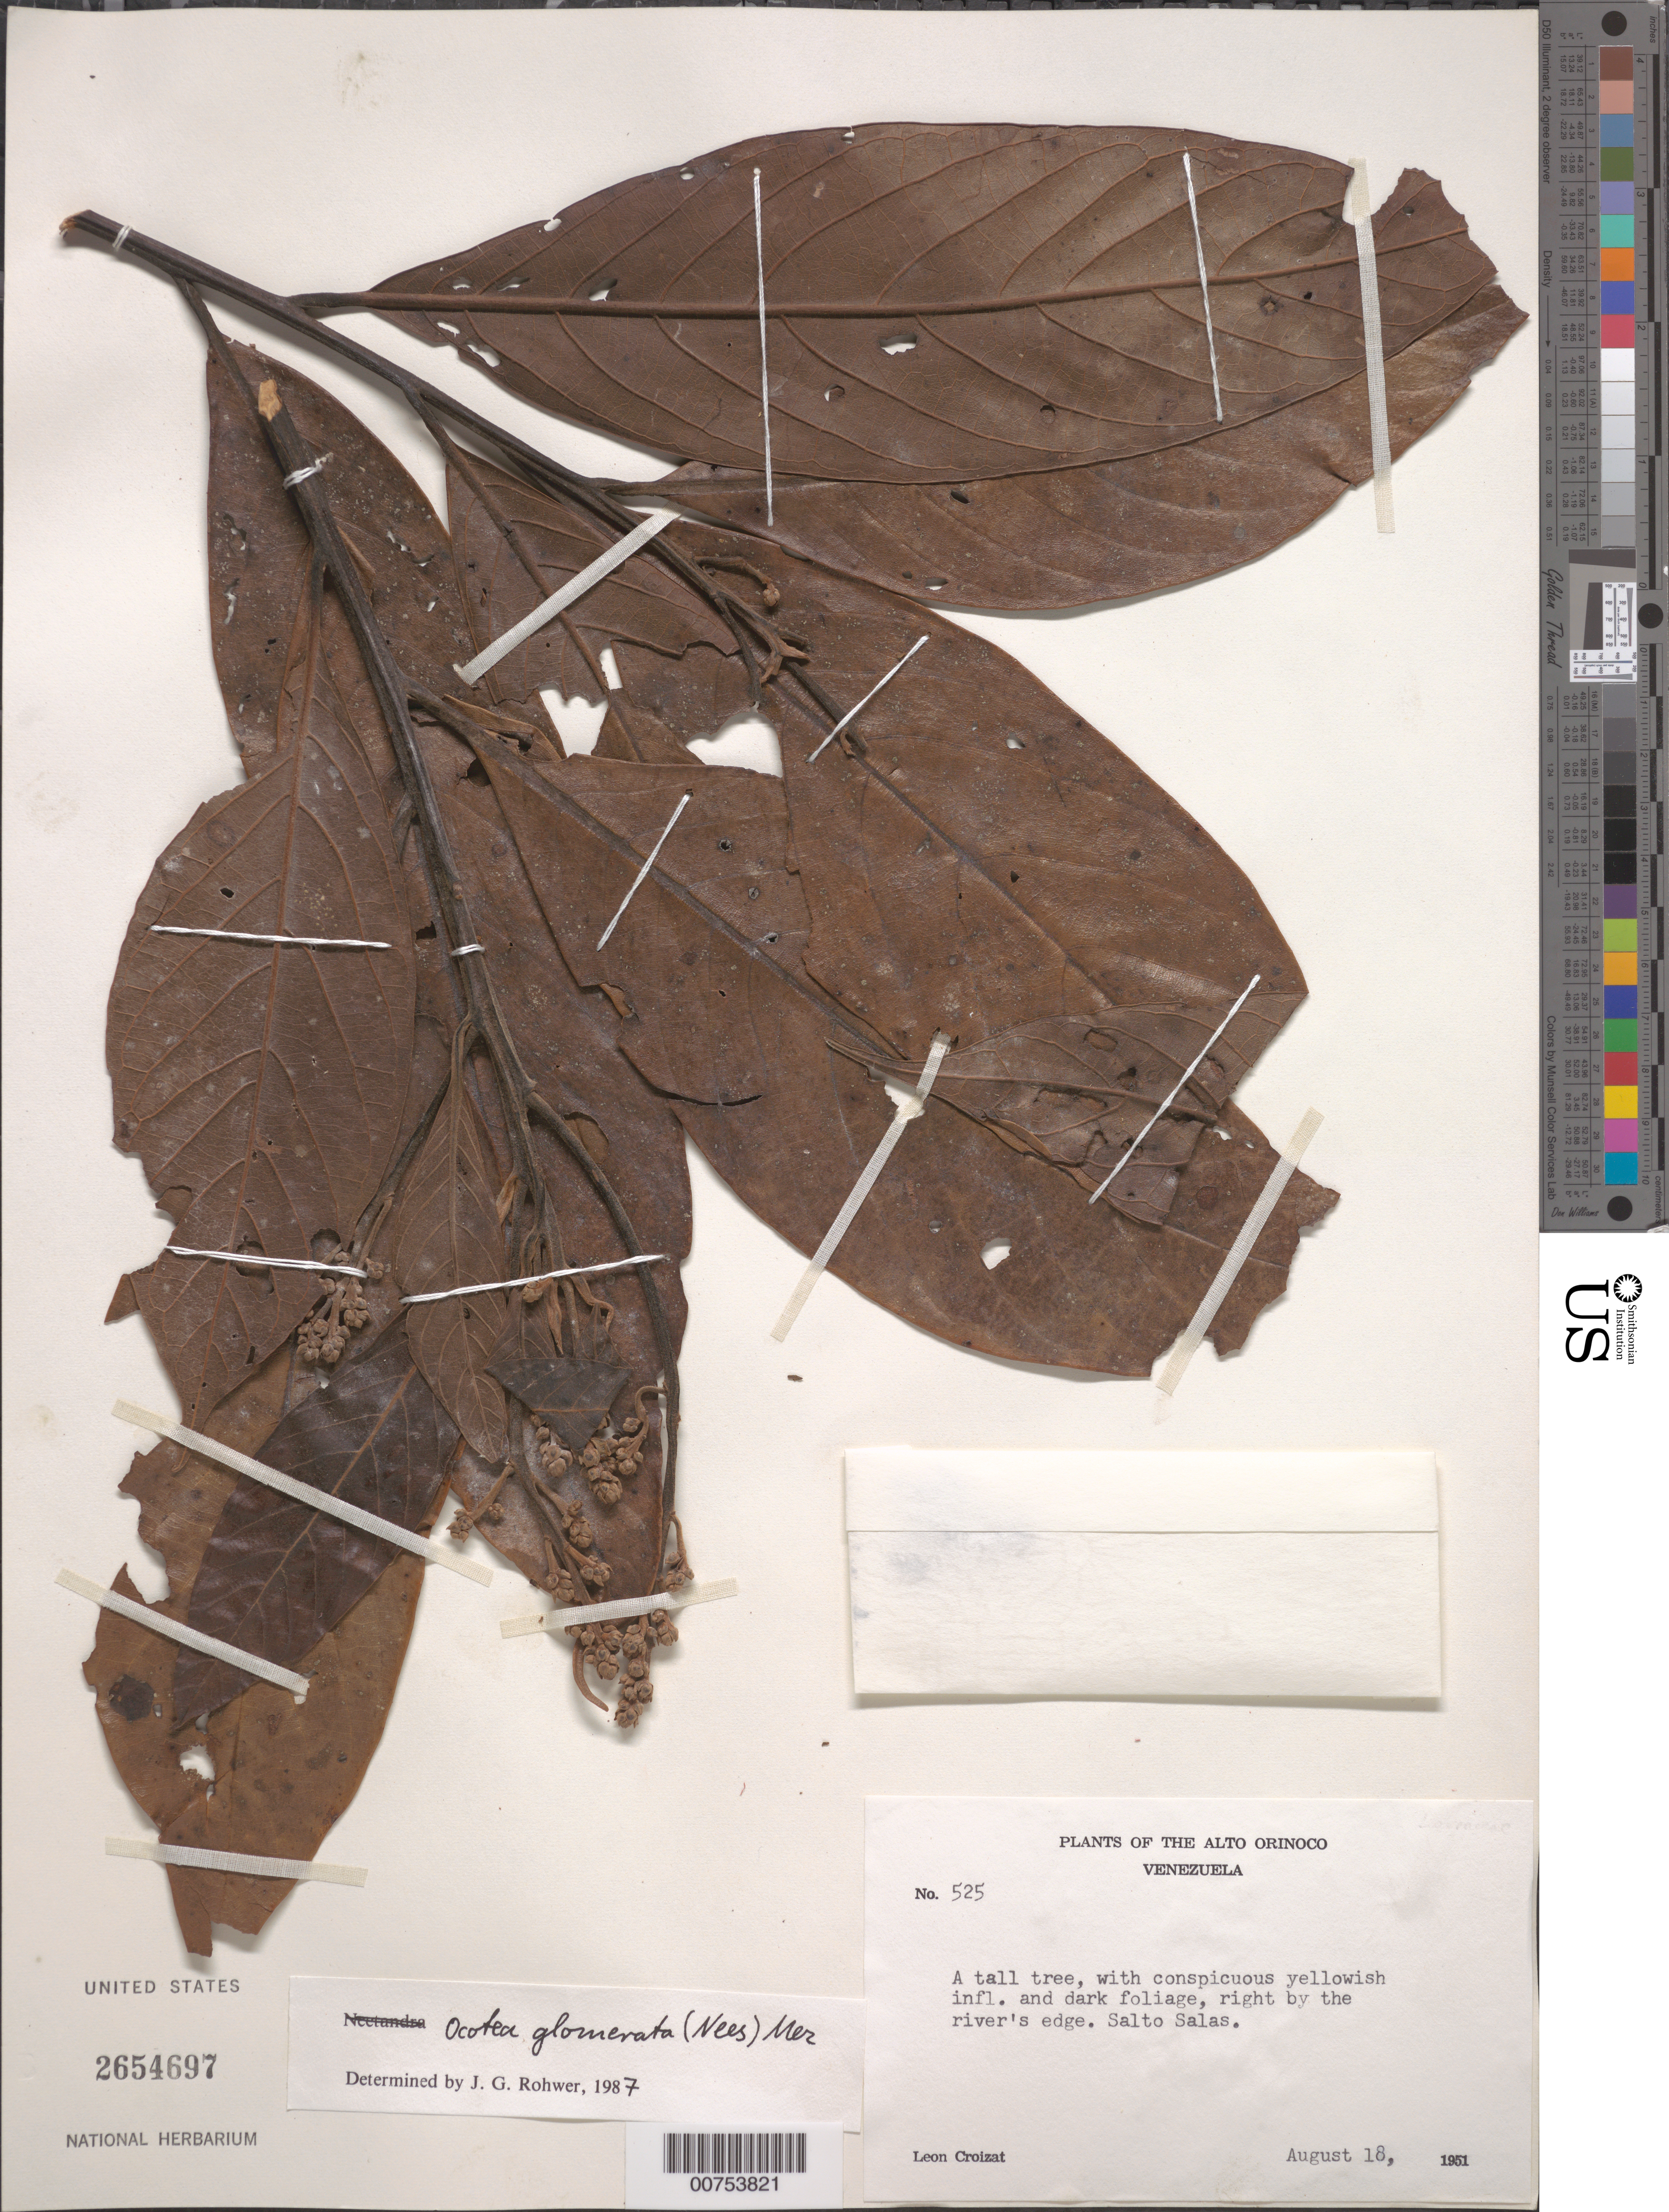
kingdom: Plantae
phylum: Tracheophyta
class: Magnoliopsida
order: Laurales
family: Lauraceae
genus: Ocotea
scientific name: Ocotea glomerata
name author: (Nees) Mez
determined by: Rohwer, J. G.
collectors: L. C. M. Croizat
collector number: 525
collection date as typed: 18-Aug-51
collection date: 1951-08-18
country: Venezuela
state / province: Amazonas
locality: Alto Orinoco, Salto Salas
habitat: Edge of river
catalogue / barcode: US 2654697